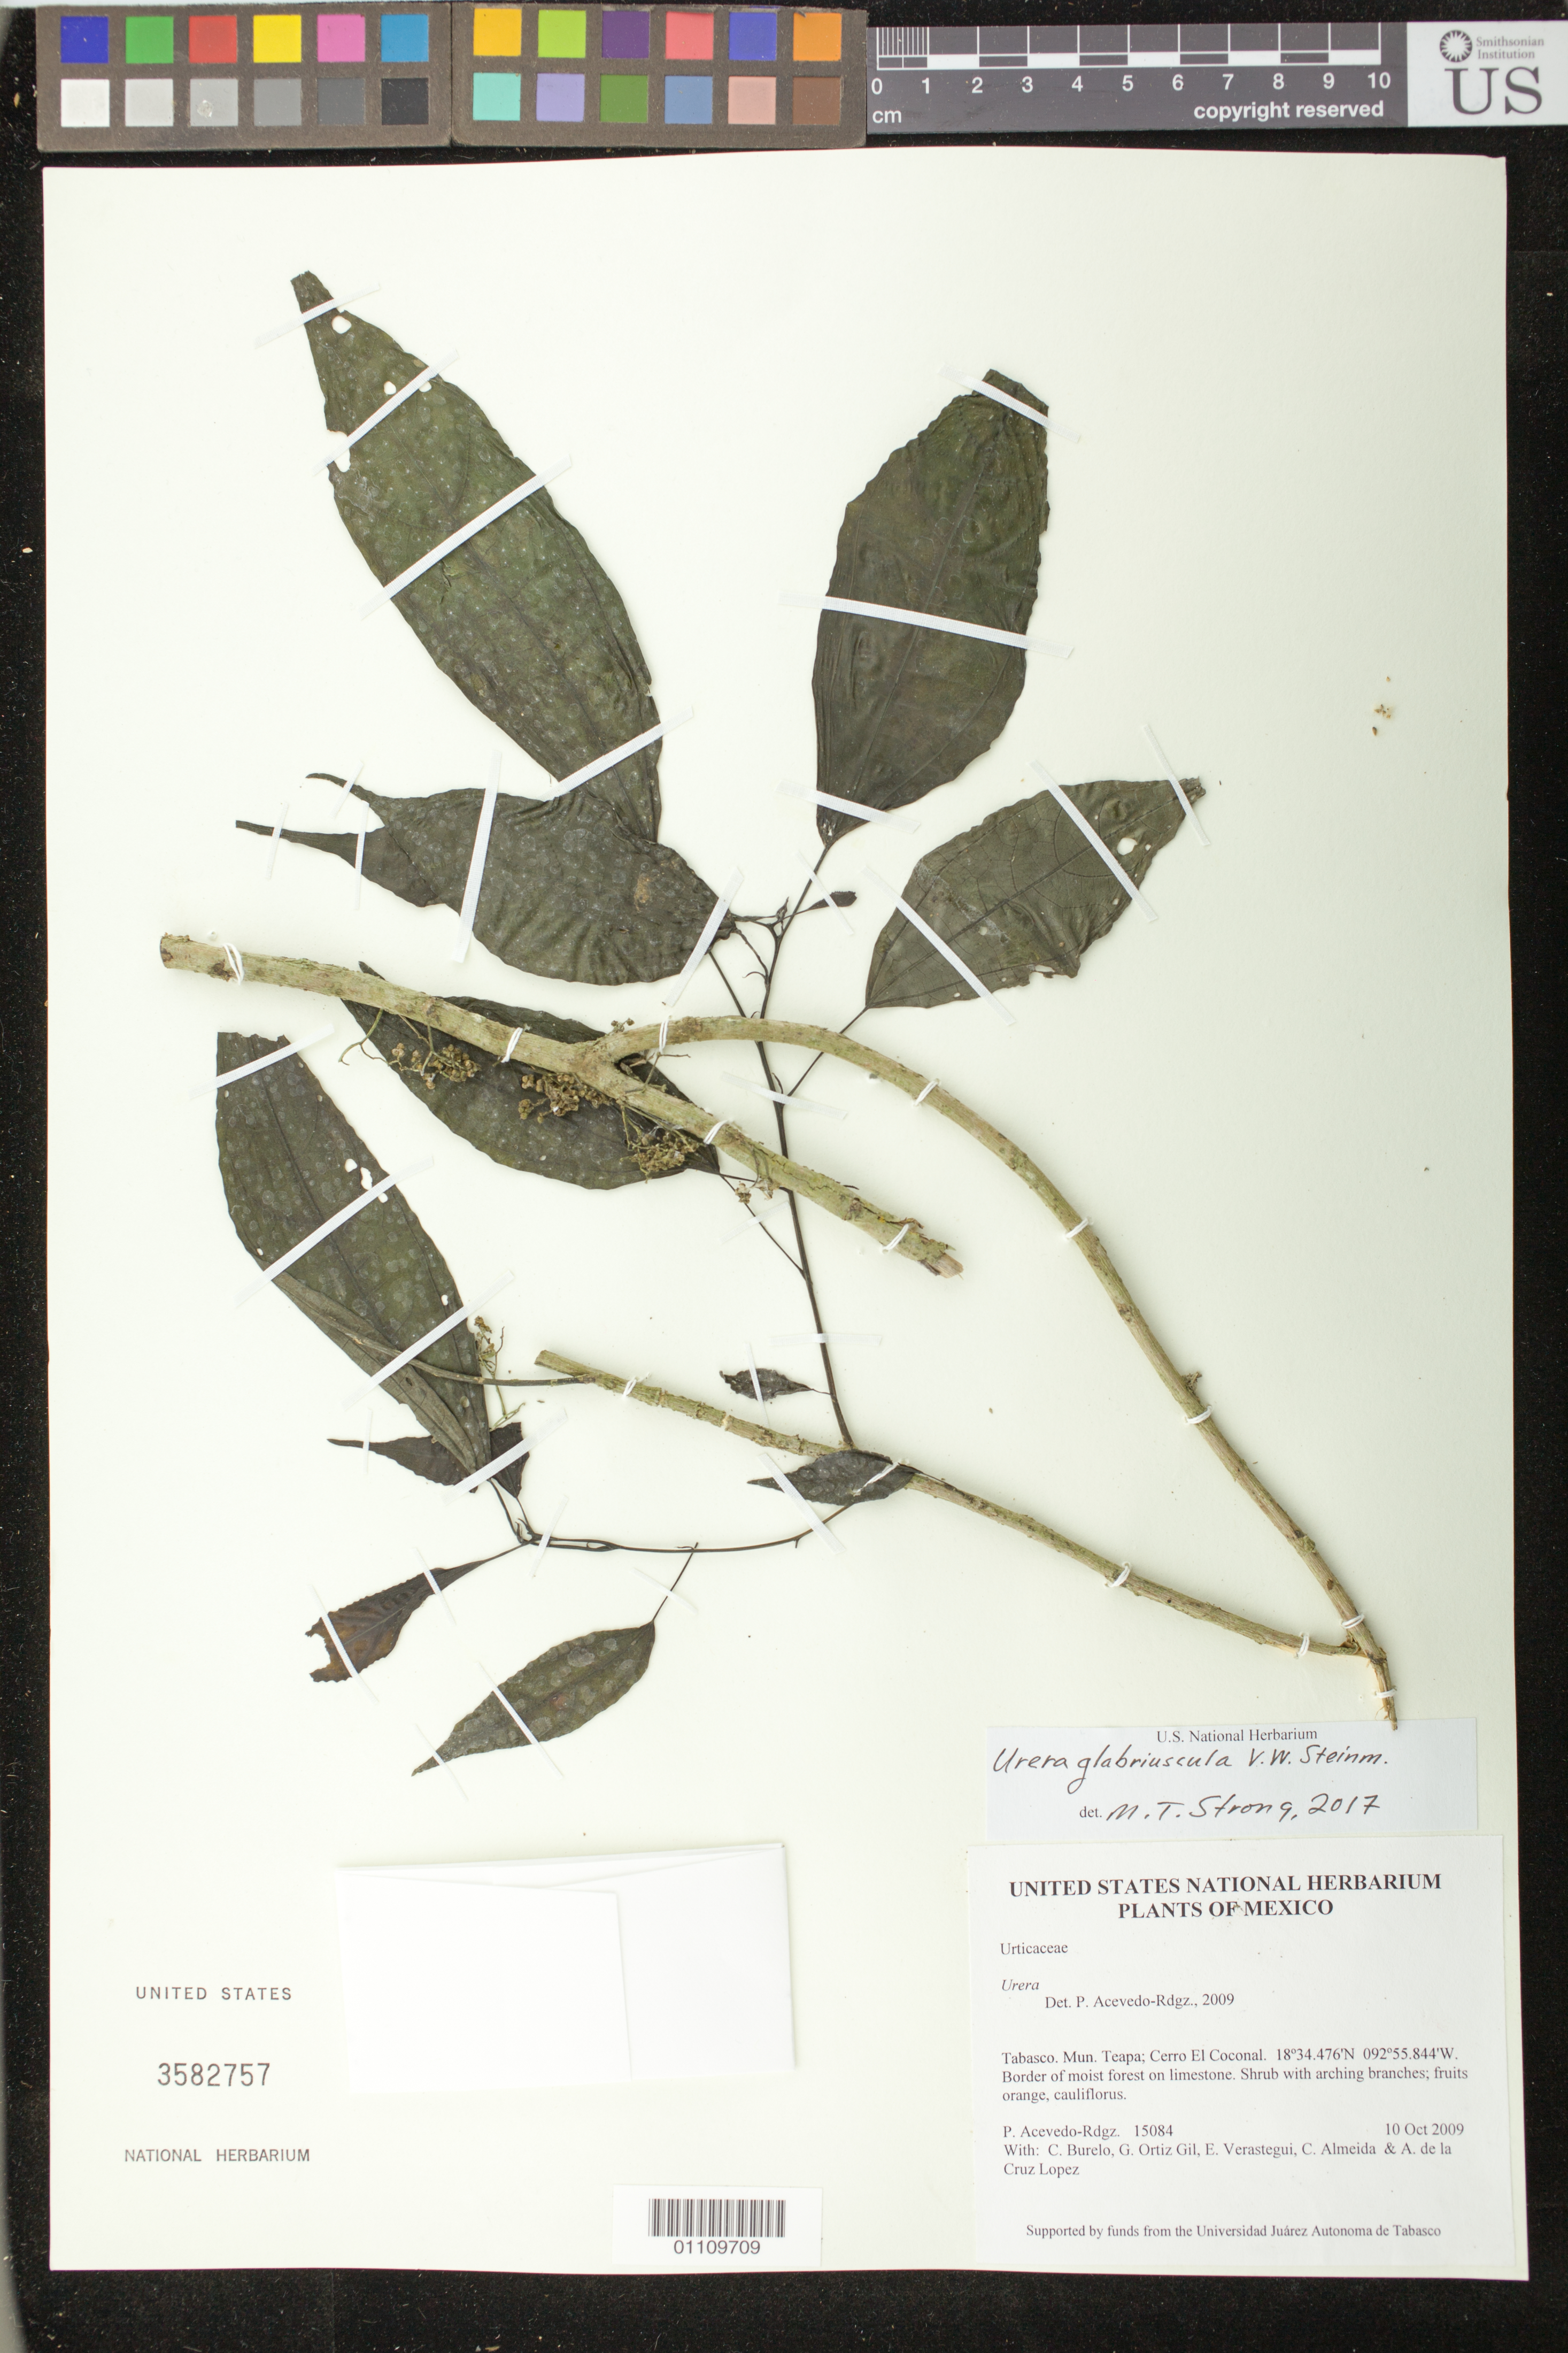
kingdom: Plantae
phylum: Tracheophyta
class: Magnoliopsida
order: Rosales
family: Urticaceae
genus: Urera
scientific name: Urera glabriuscula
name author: V.W. Steinm.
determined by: Strong, Mark T., (BOT), Smithsonian Institution - National Museum of Natural History (UNITED STATES)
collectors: P. Acevedo-Rodr., C. Burelo, G. Ortiz, E. Verastegui, C. Almeida & A. de la Cruz Lopez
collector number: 15084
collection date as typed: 10 Oct 2009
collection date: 2009-10-10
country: Mexico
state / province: Tabasco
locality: Mun. Teapa; Cerro El Coconal.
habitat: Border of moist forest on limestone.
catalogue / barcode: US 3582757